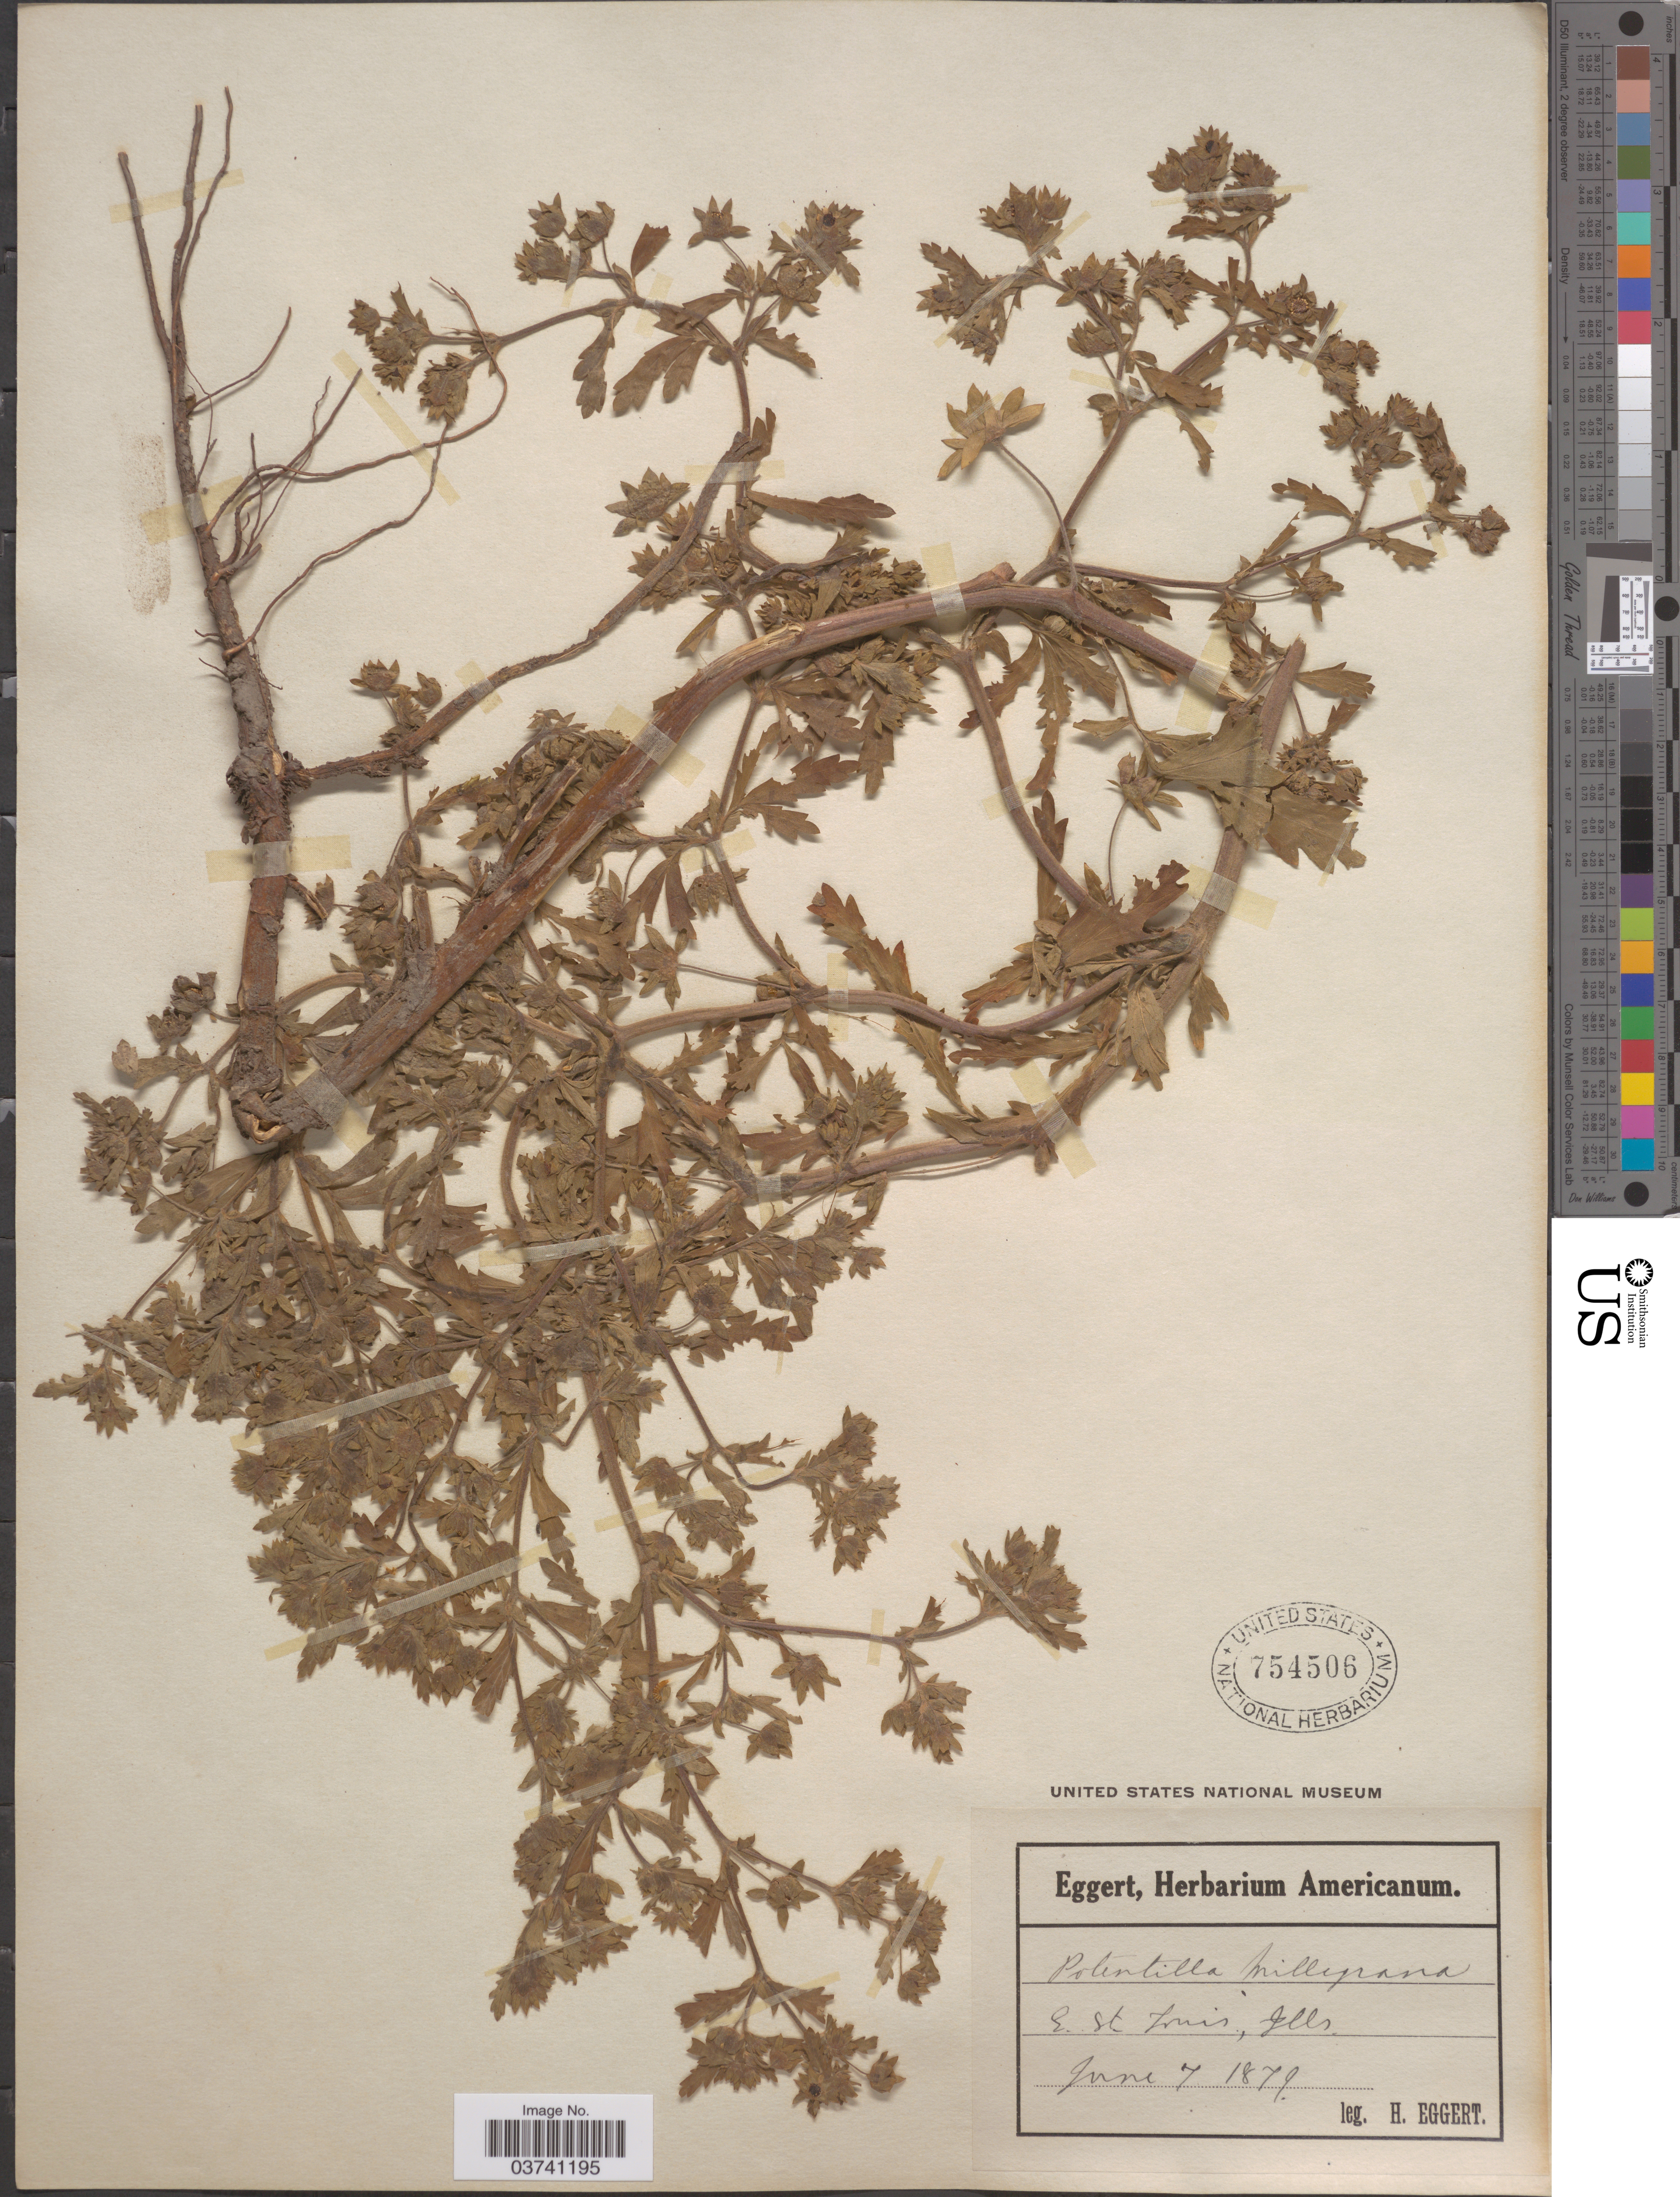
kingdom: Plantae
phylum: Tracheophyta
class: Magnoliopsida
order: Rosales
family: Rosaceae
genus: Potentilla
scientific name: Potentilla rivalis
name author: Nutt.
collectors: H. Eggert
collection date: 1879-06-07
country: United States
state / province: Illinois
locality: E. St. Louis.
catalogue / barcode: US 754506